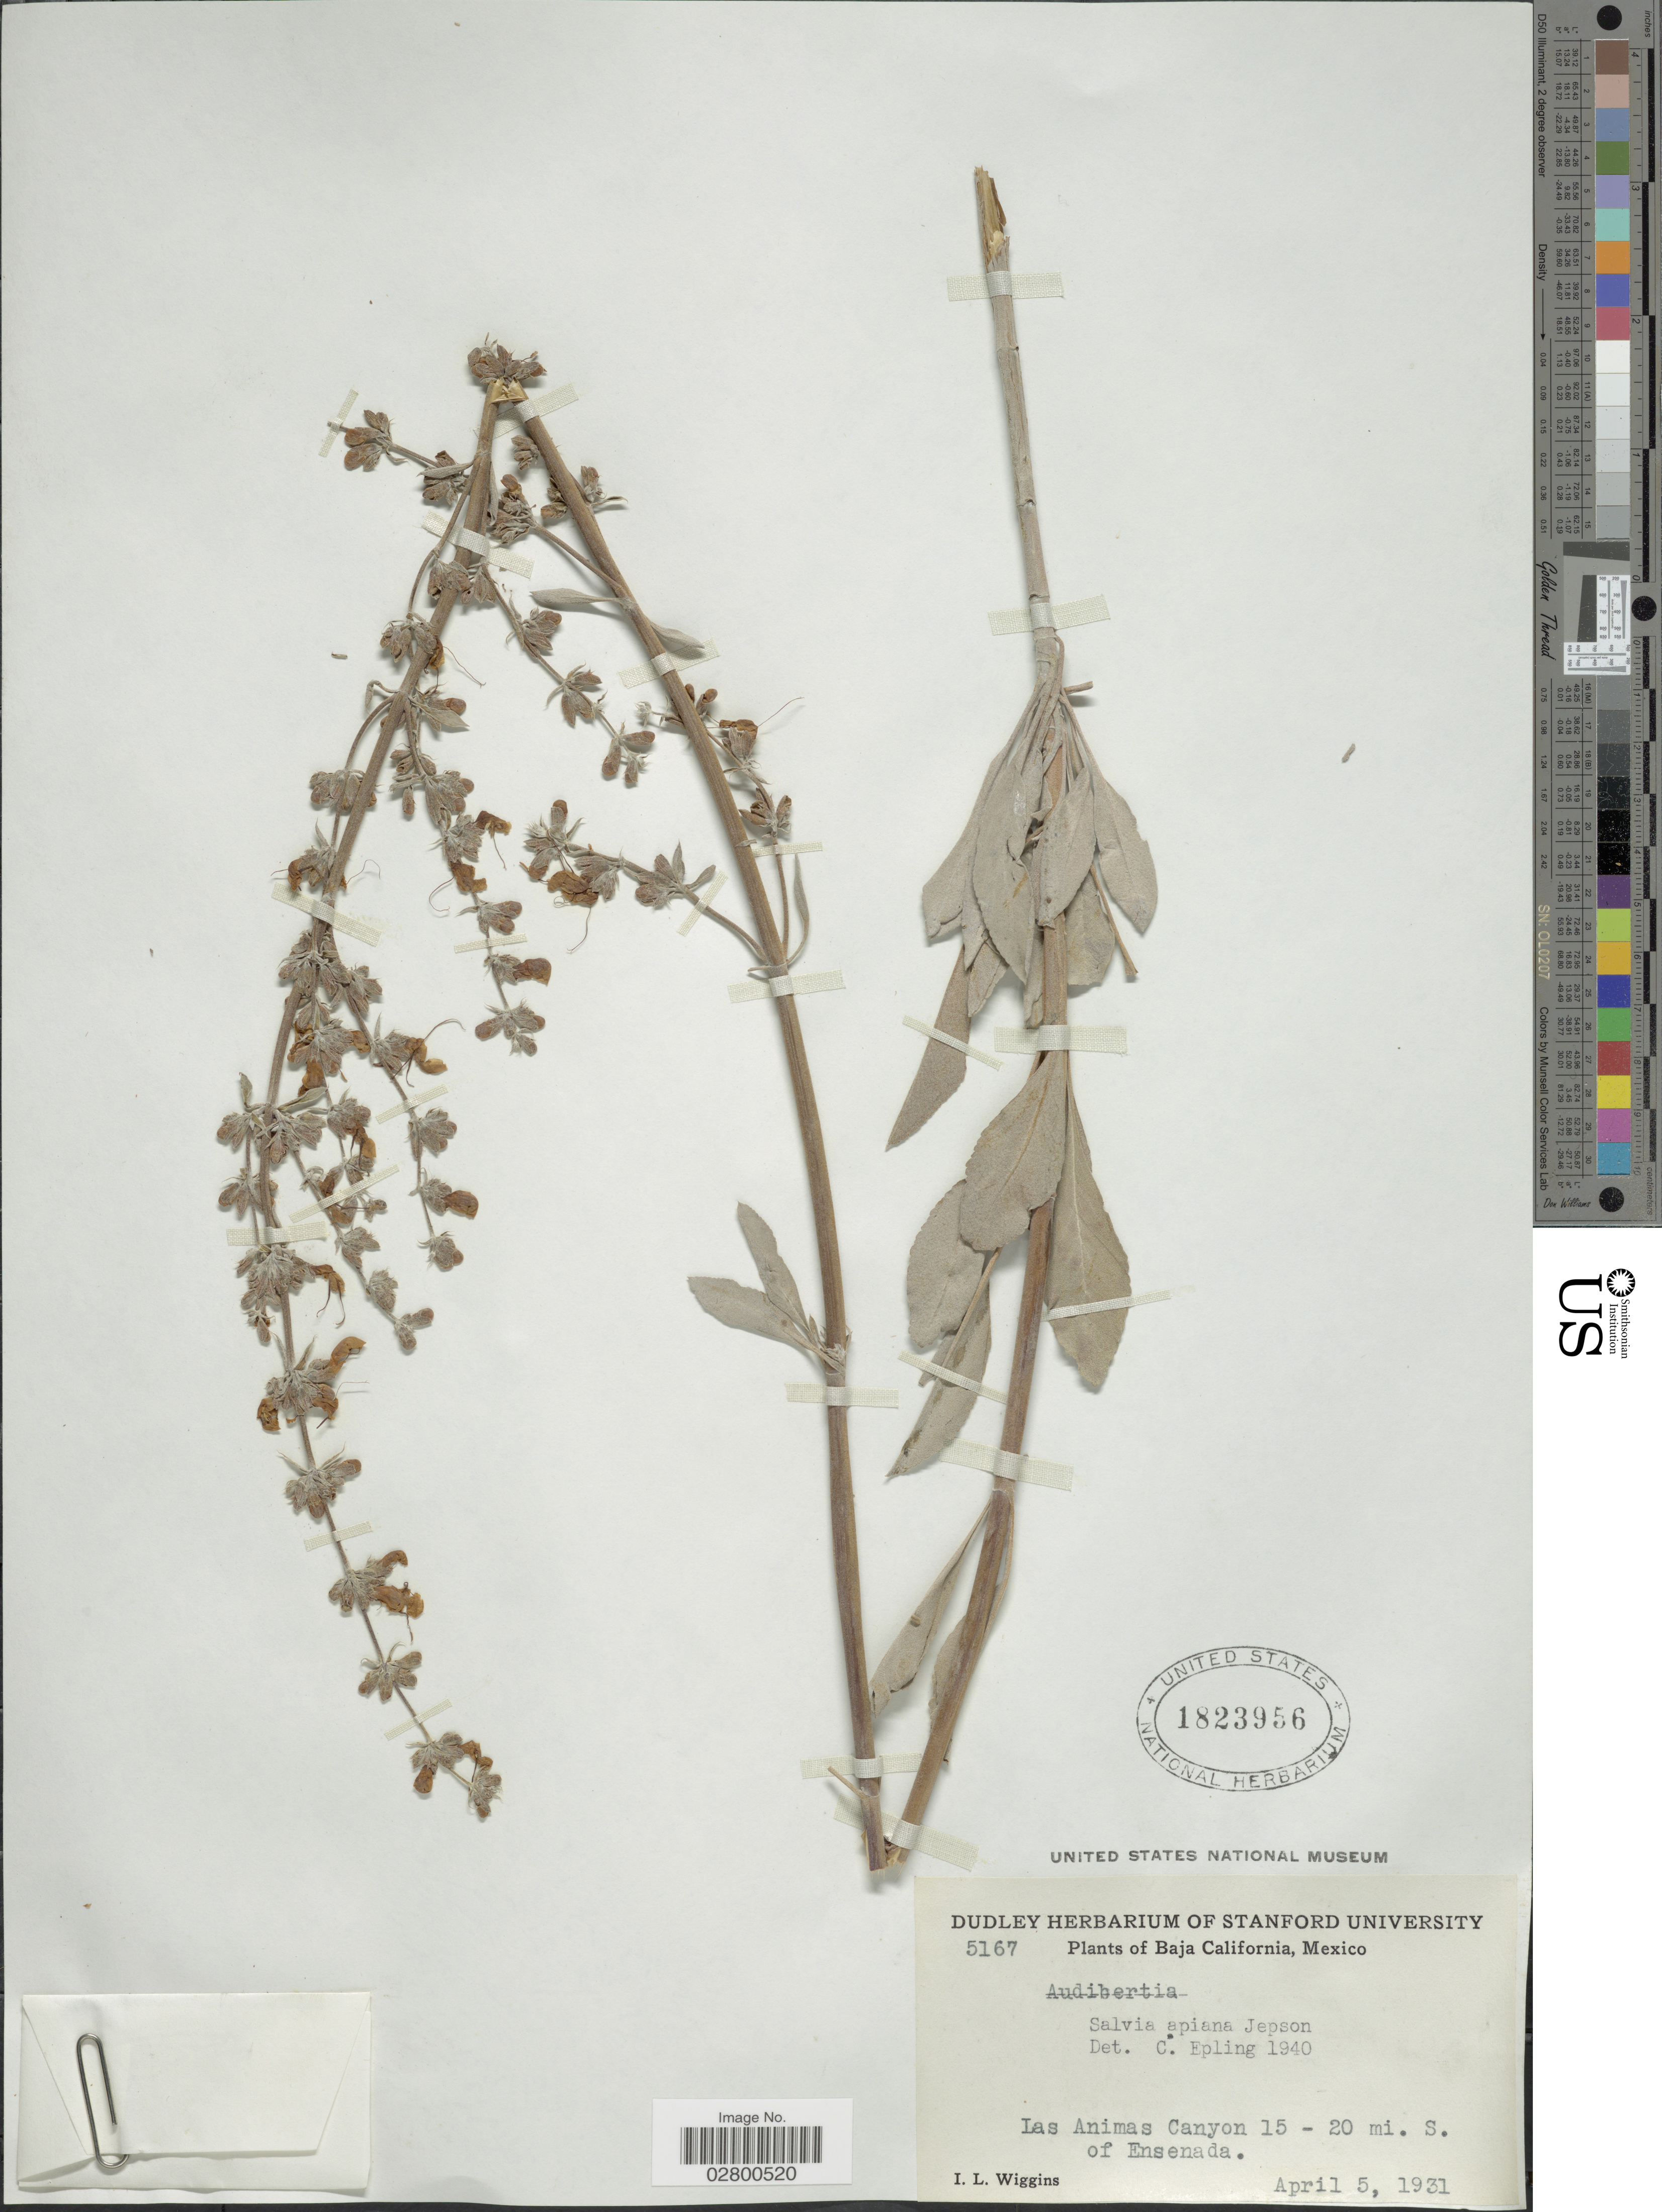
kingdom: Plantae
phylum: Tracheophyta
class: Magnoliopsida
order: Lamiales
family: Lamiaceae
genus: Salvia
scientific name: Salvia apiana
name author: Jeps.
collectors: I. L. Wiggins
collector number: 5167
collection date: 1931-04-05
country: Mexico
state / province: Baja California Norte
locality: Las Animas Canyon 15 - 20 mi. S. of Ensenada.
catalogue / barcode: US 1823956